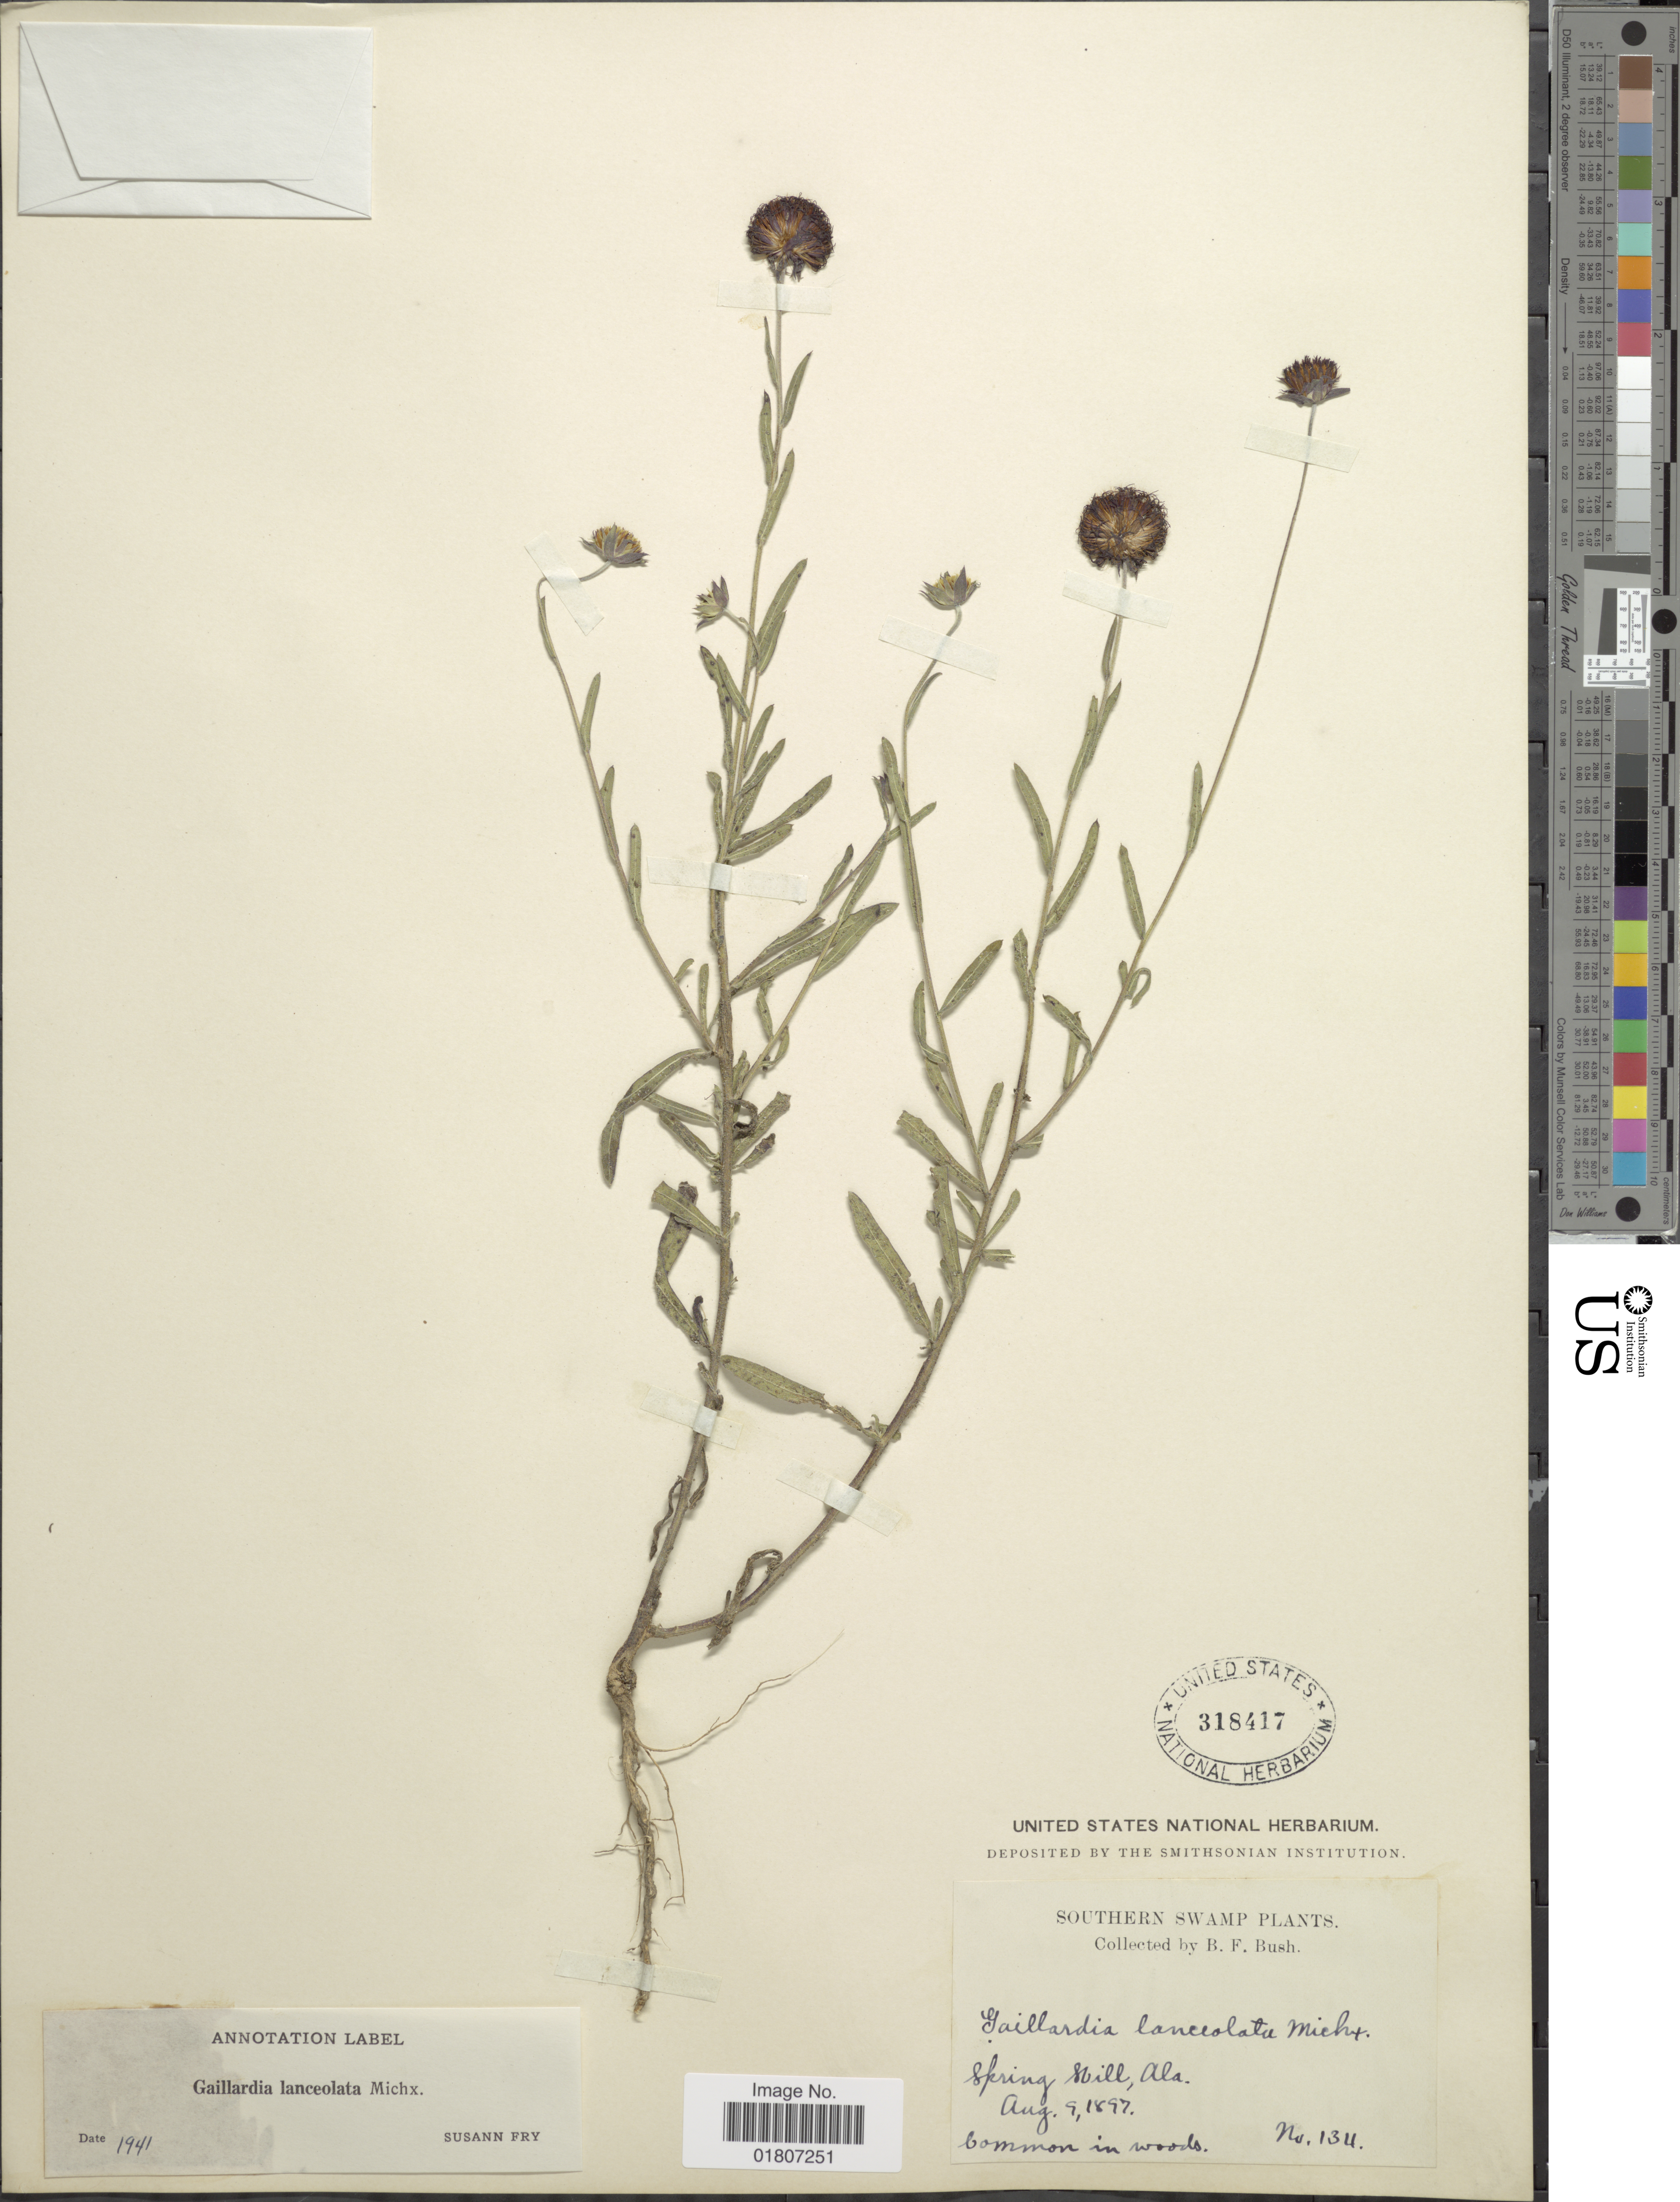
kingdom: Plantae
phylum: Tracheophyta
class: Magnoliopsida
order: Asterales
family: Asteraceae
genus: Gaillardia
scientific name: Gaillardia lanceolata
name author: Michx.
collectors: B. F. Bush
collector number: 134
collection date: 1897-08-09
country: United States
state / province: Alabama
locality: Southern Swamp. Spring Hill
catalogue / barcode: US 318417